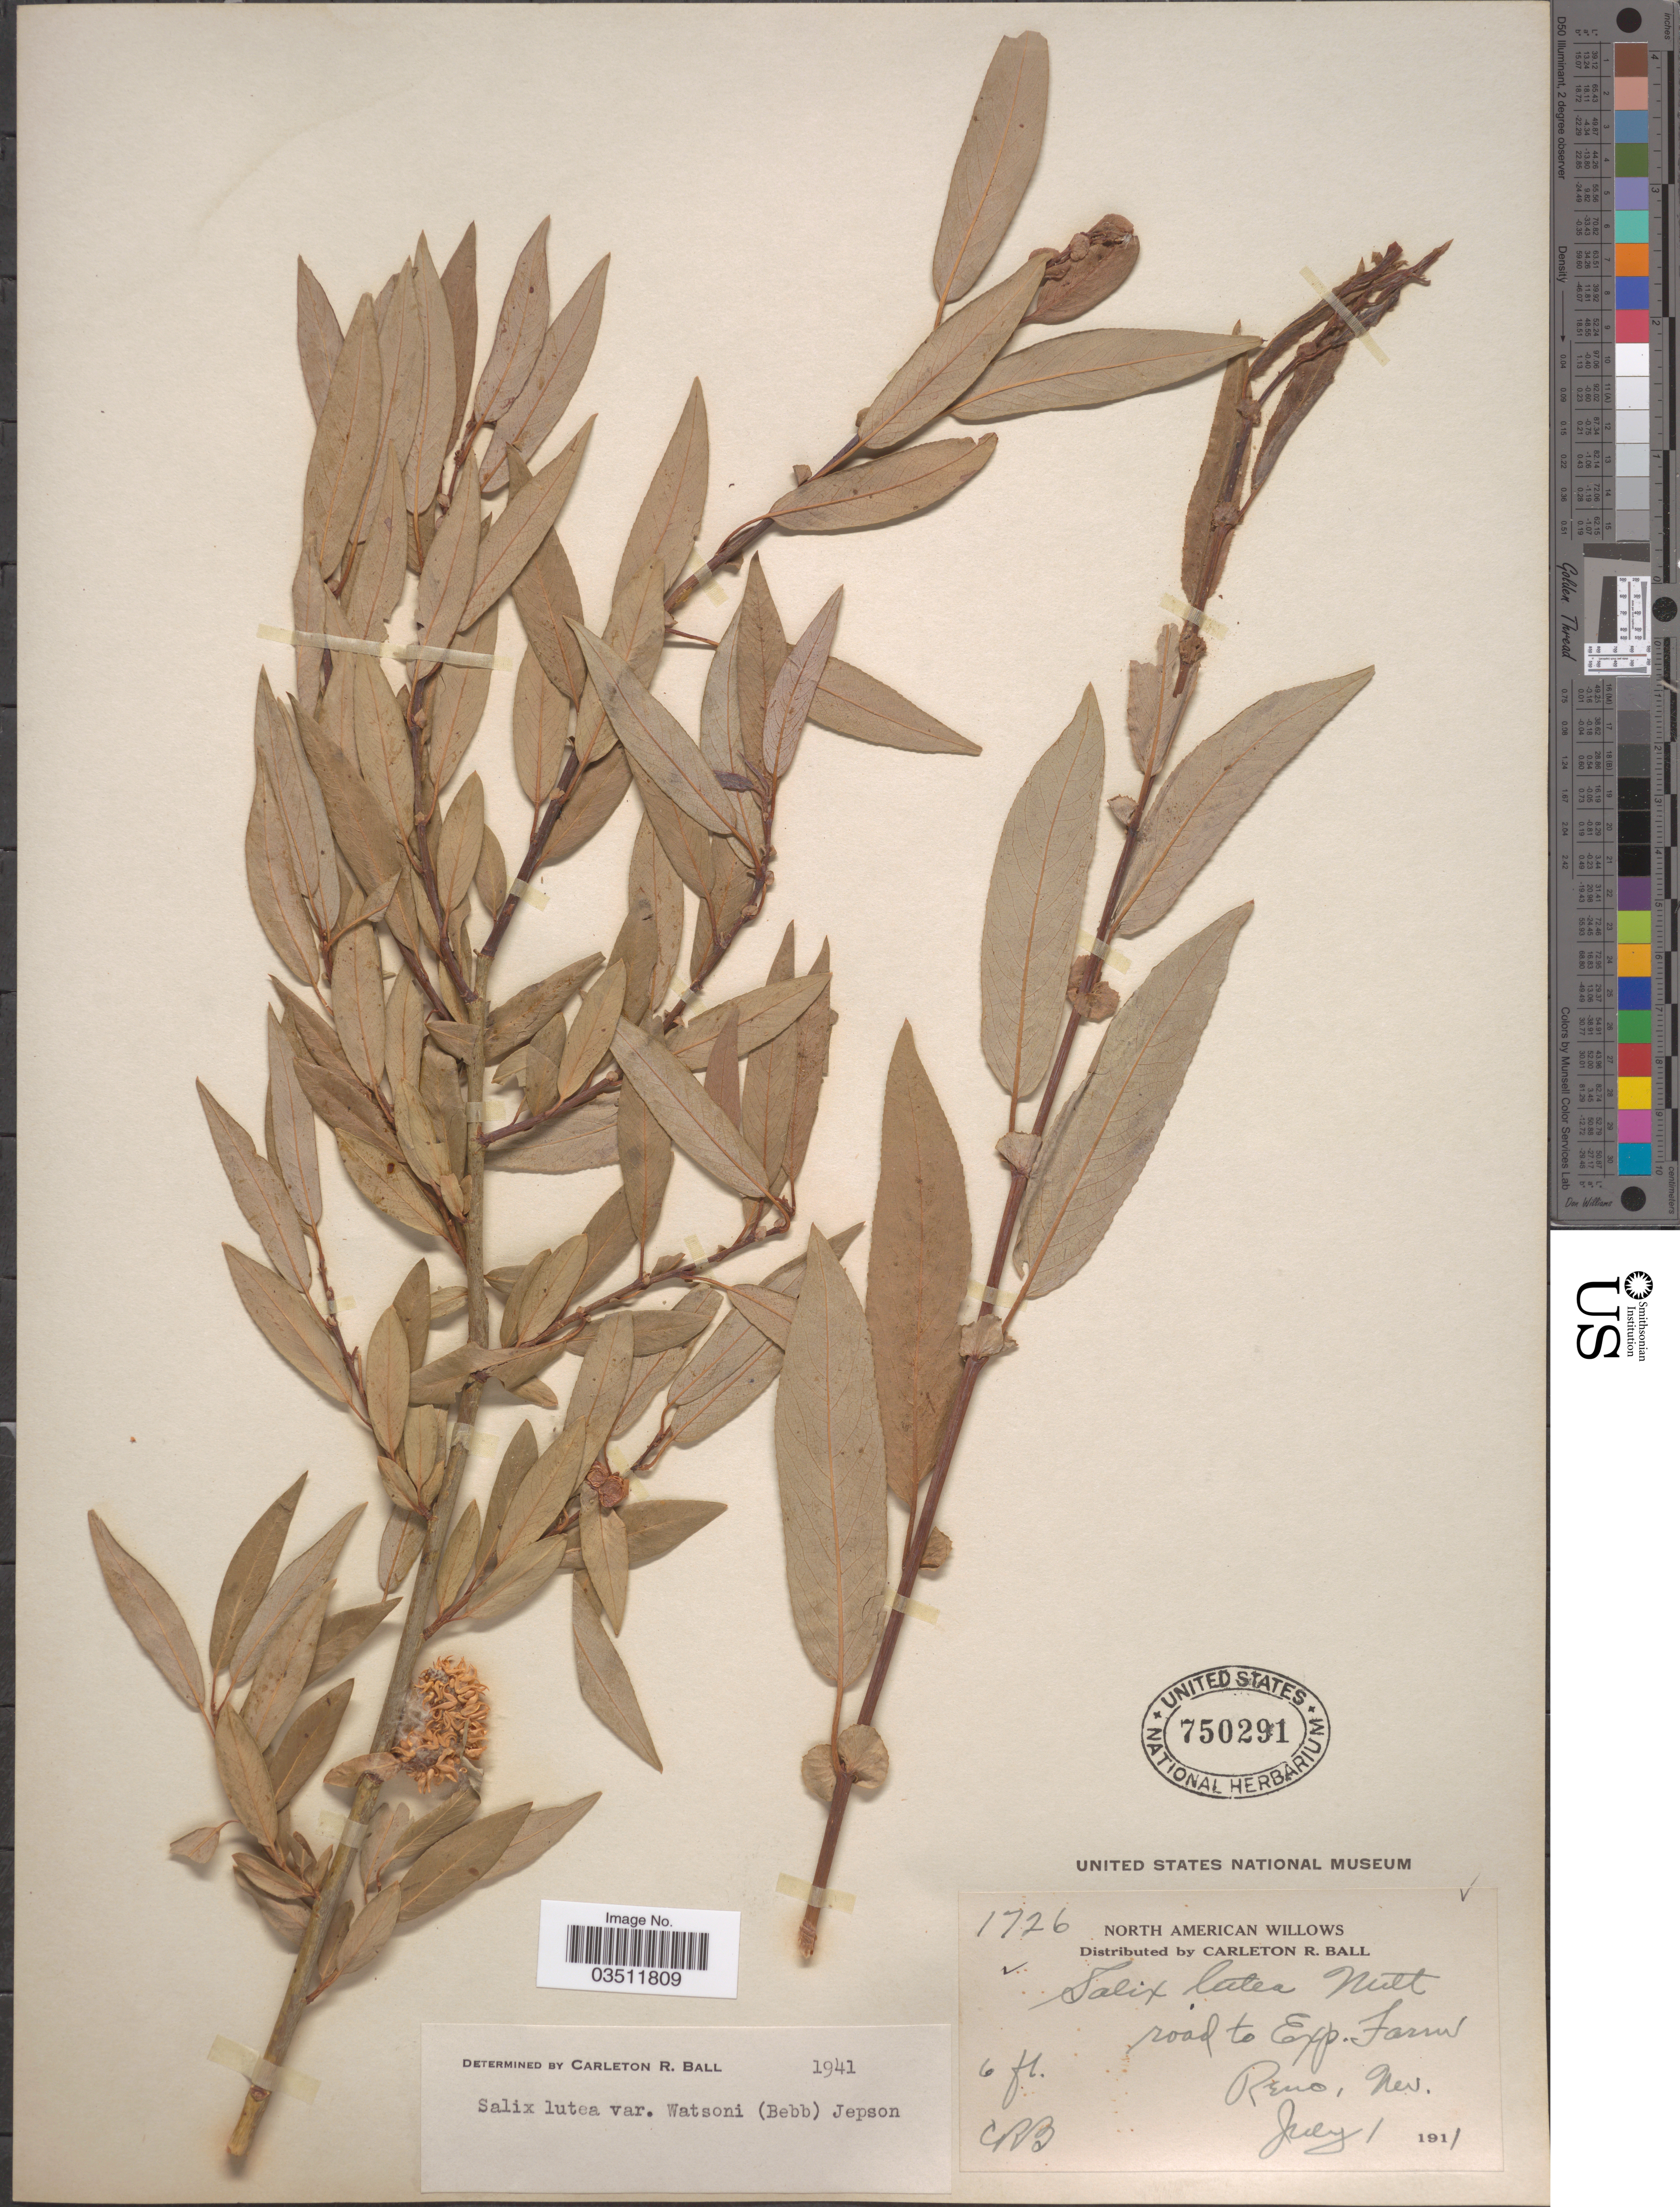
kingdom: Plantae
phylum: Tracheophyta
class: Magnoliopsida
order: Malpighiales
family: Salicaceae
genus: Salix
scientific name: Salix lutea var. watsonii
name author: (Bebb) Jeps.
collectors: C. R. Ball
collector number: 1726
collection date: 1911-07-01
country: United States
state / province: Nevada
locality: Road to Exp. Farm Reno.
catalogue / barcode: US 750291